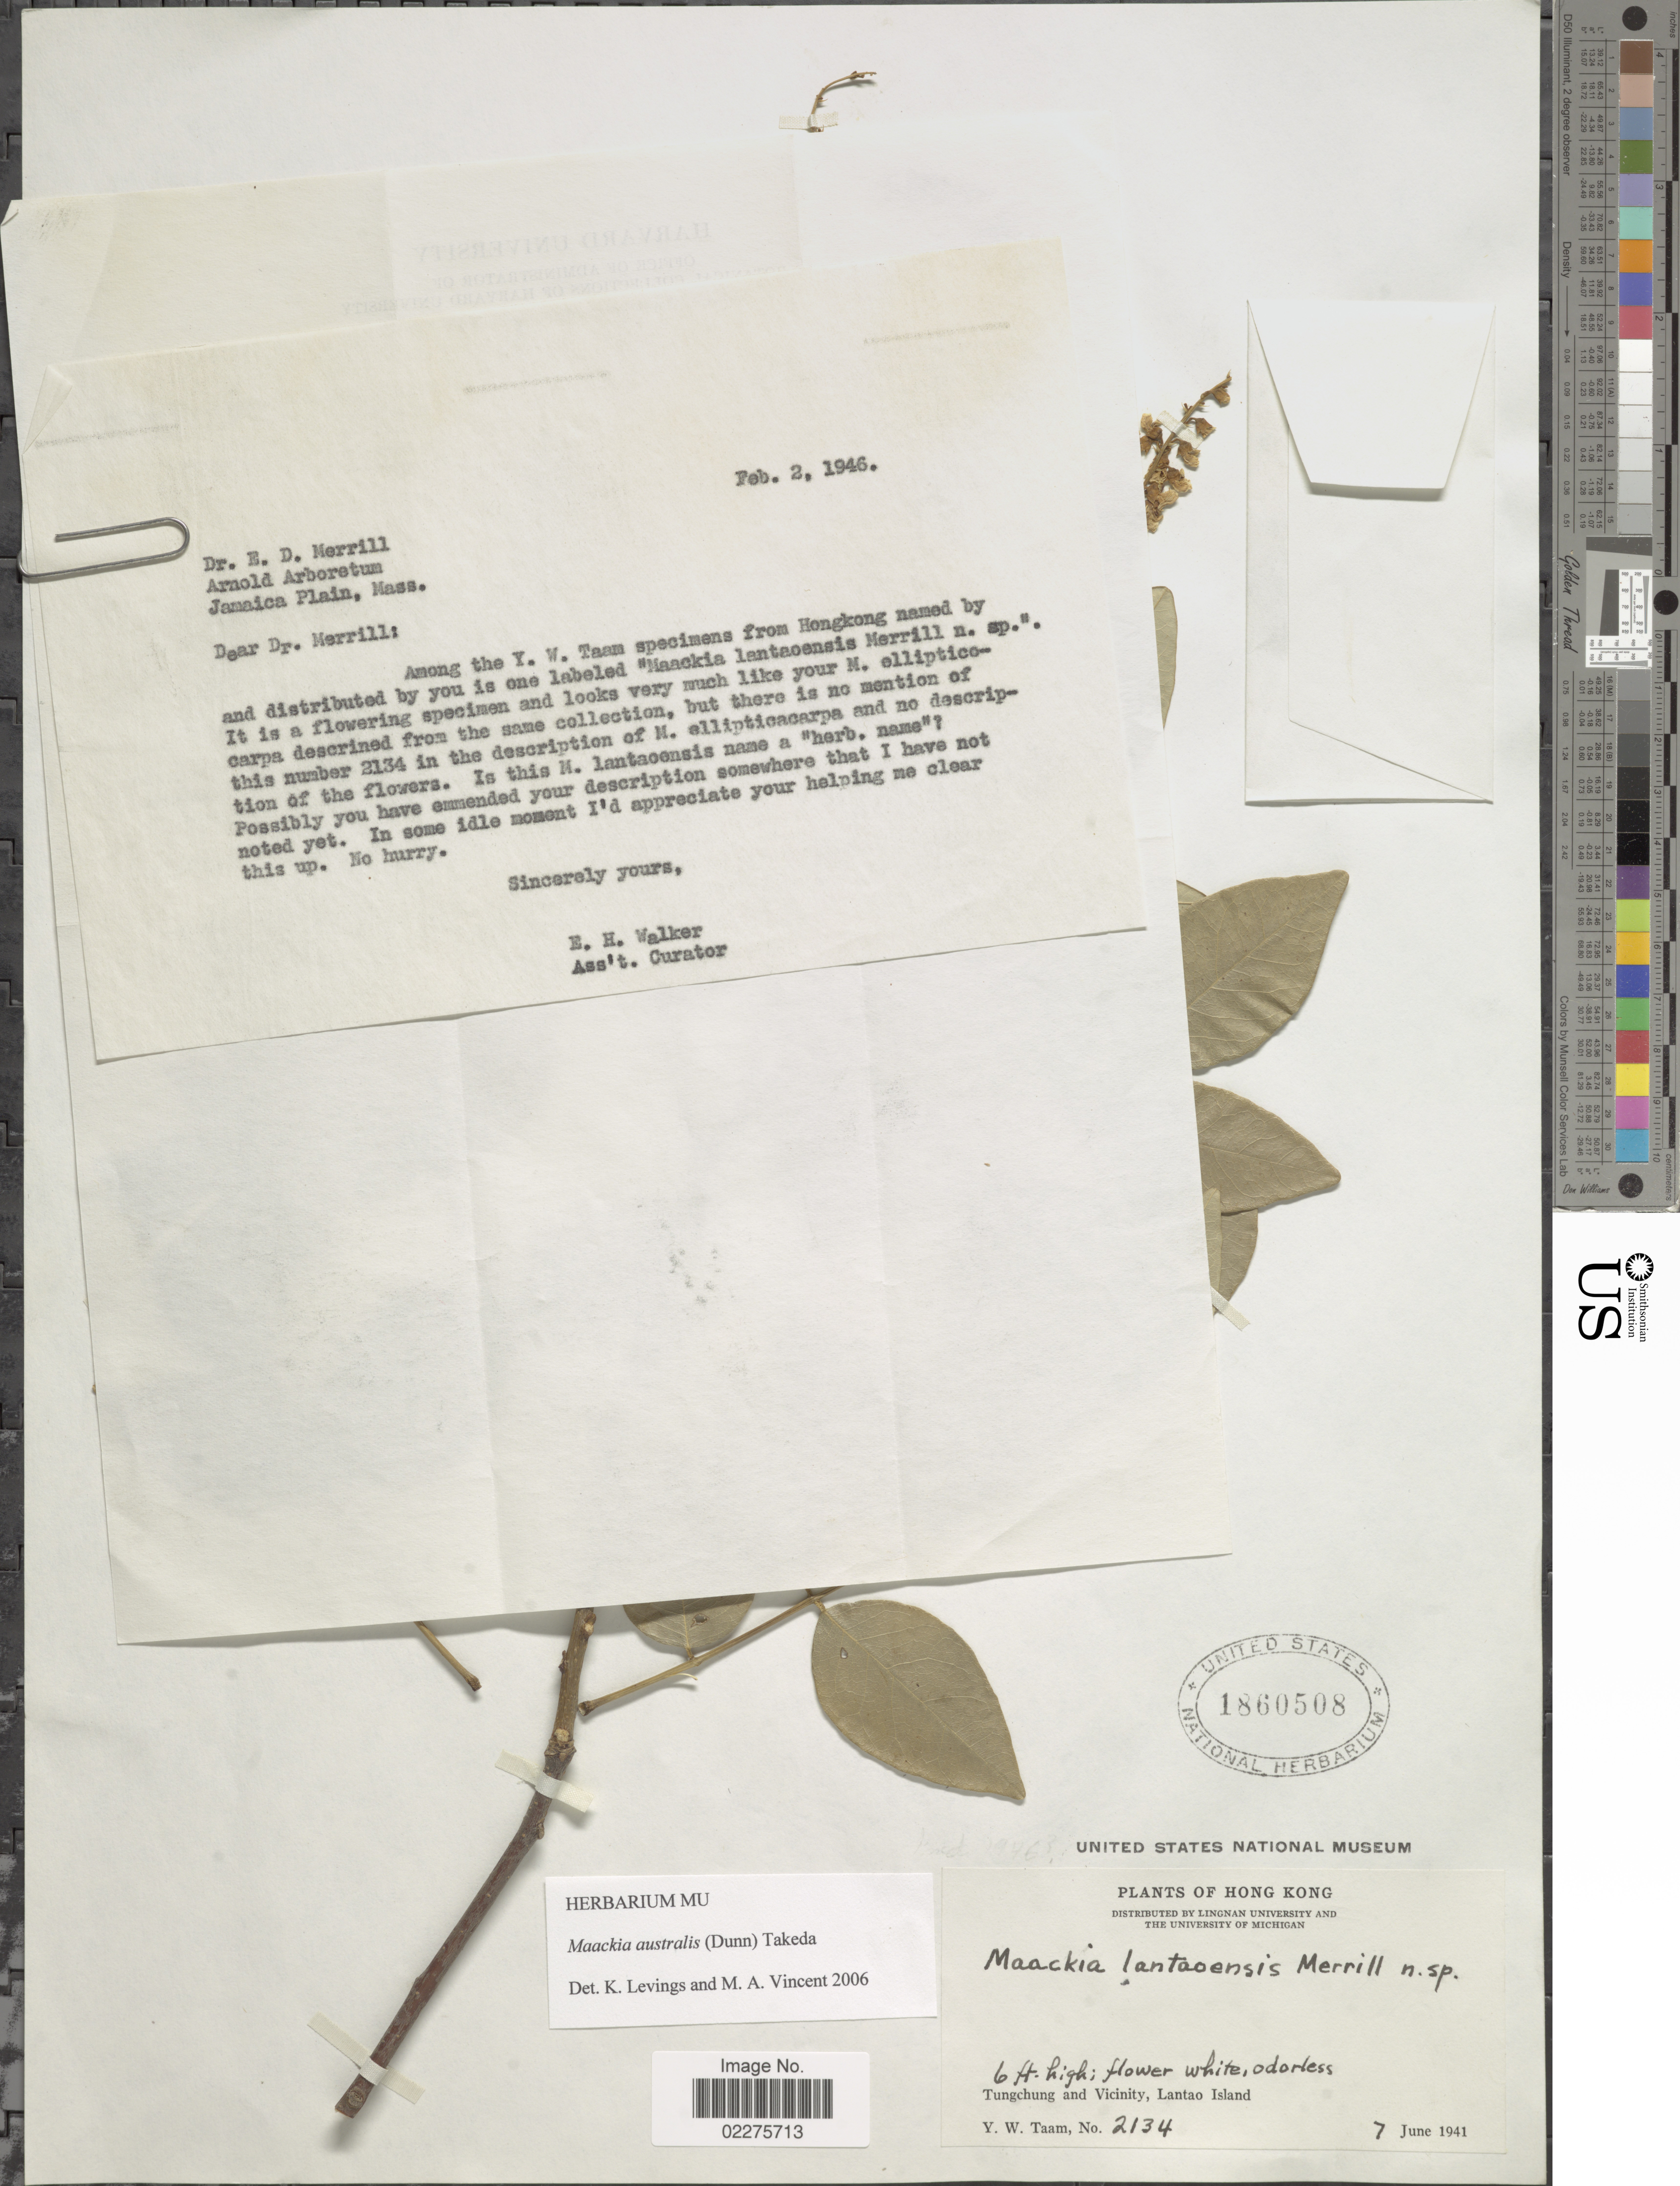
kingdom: Plantae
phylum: Tracheophyta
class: Magnoliopsida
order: Fabales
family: Fabaceae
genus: Maackia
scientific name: Maackia australis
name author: (Dunn) Takeda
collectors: Y. W. Taam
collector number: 2134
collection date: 1941-06-07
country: China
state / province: Hong Kong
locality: Tungchung and Vicinity, Lantao Island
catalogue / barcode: US 1860508